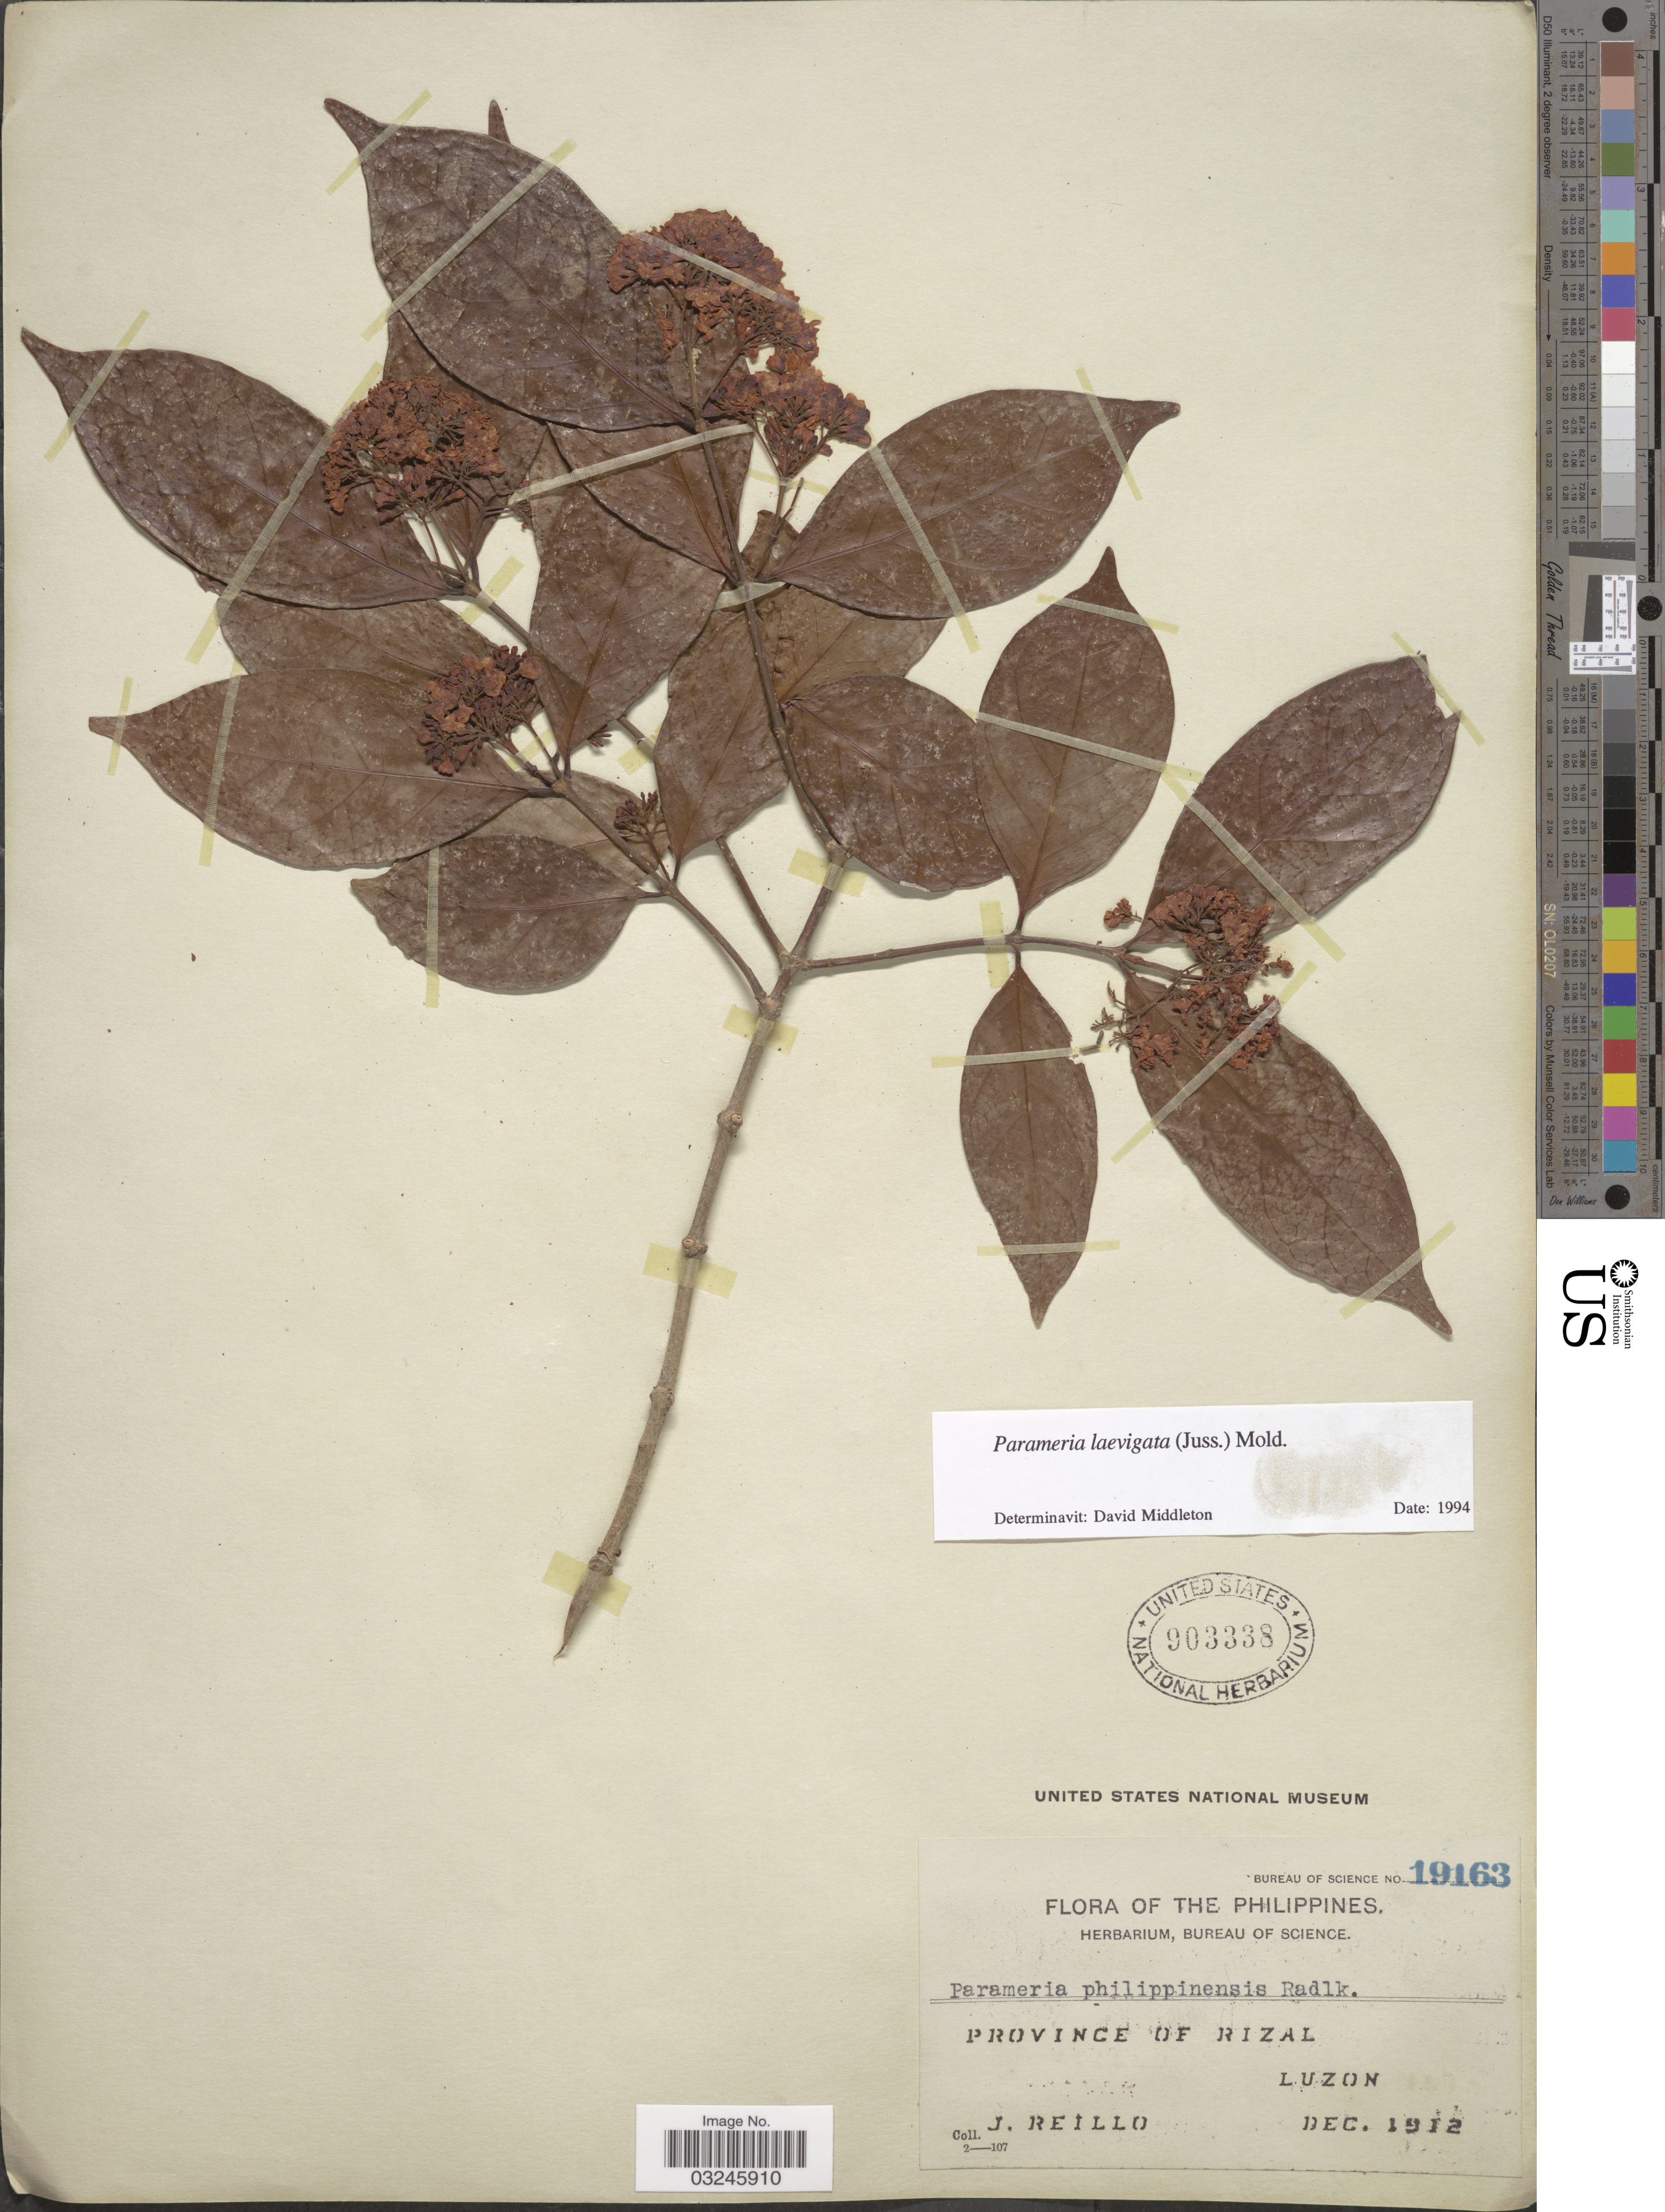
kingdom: Plantae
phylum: Tracheophyta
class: Magnoliopsida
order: Gentianales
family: Apocynaceae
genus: Parameria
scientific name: Parameria laevigata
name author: (Juss.) Moldenke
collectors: J. Reillo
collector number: Bureau of Science 19163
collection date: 1912-12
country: Philippines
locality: Province of Rizal, Luzon.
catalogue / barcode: US 903338